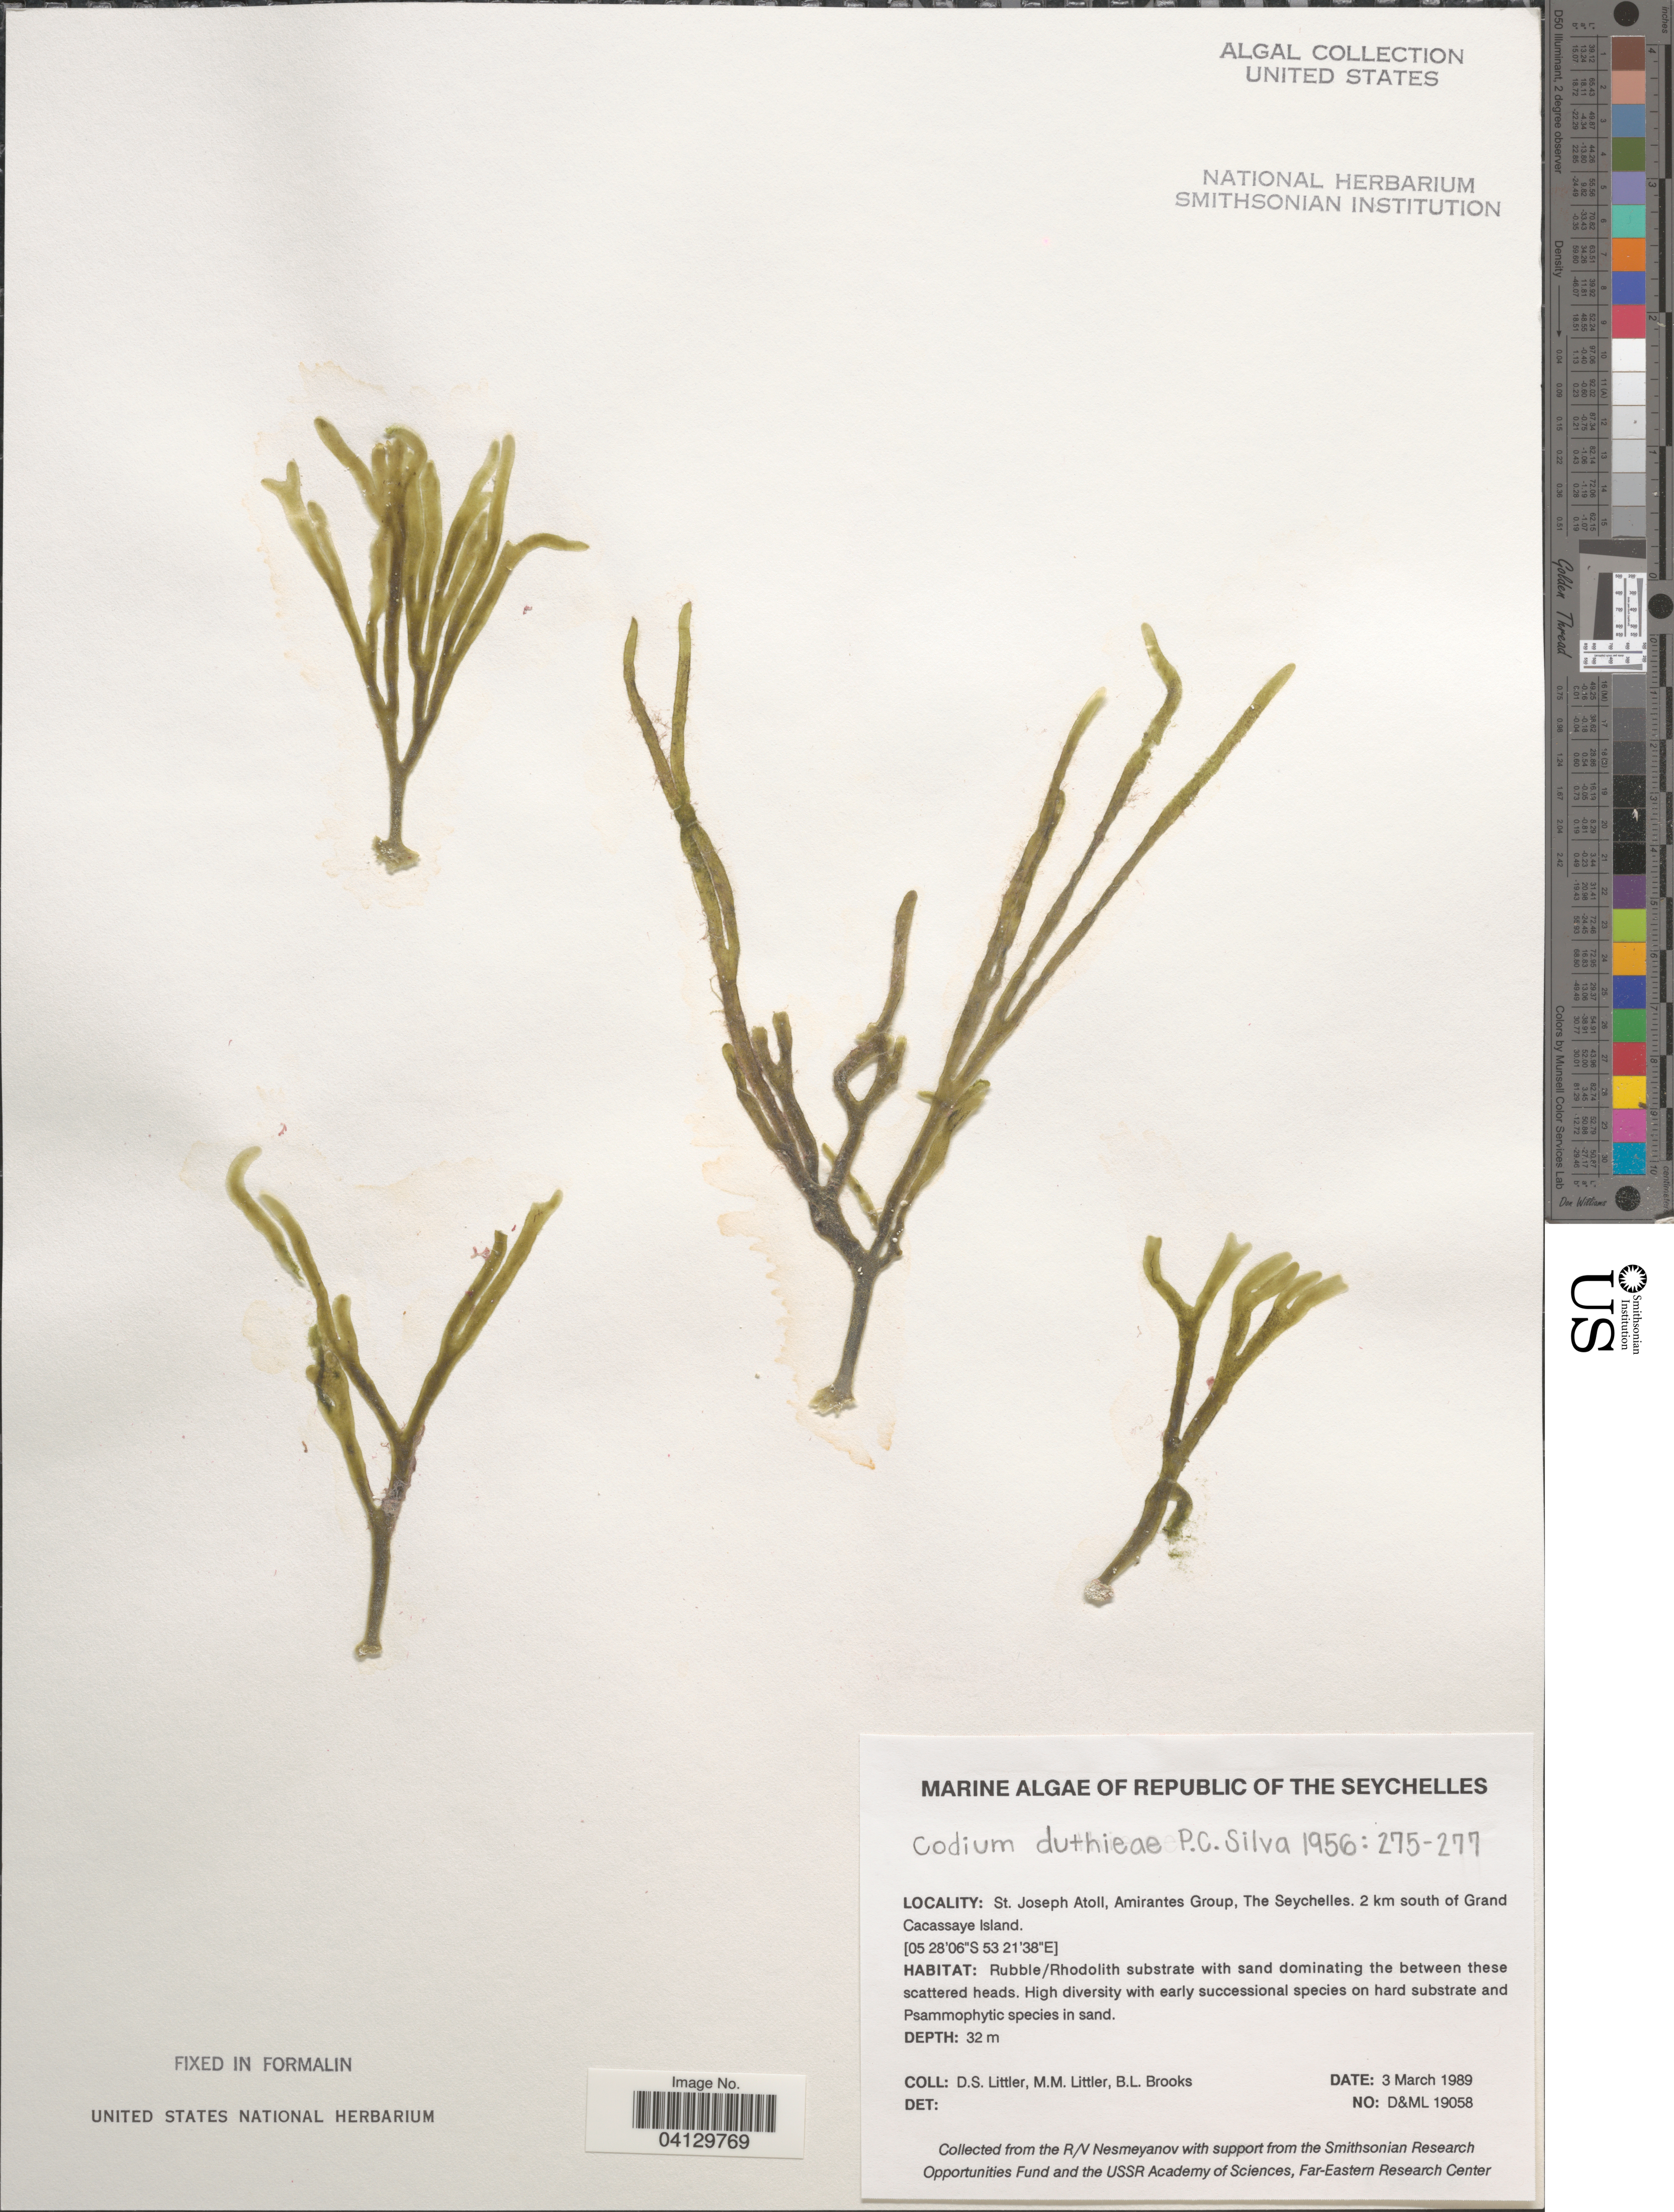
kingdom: Plantae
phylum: Chlorophyta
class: Ulvophyceae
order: Bryopsidales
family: Codiaceae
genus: Codium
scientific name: Codium duthieae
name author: P.C. Silva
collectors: D. S. Littler & B. Brooks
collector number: D&ML19058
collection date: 1989-03-03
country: Seychelles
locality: St. Joseph Atoll, Amirantes Group. 2 km south of Grand Cacassaye Island.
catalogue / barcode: US 329088